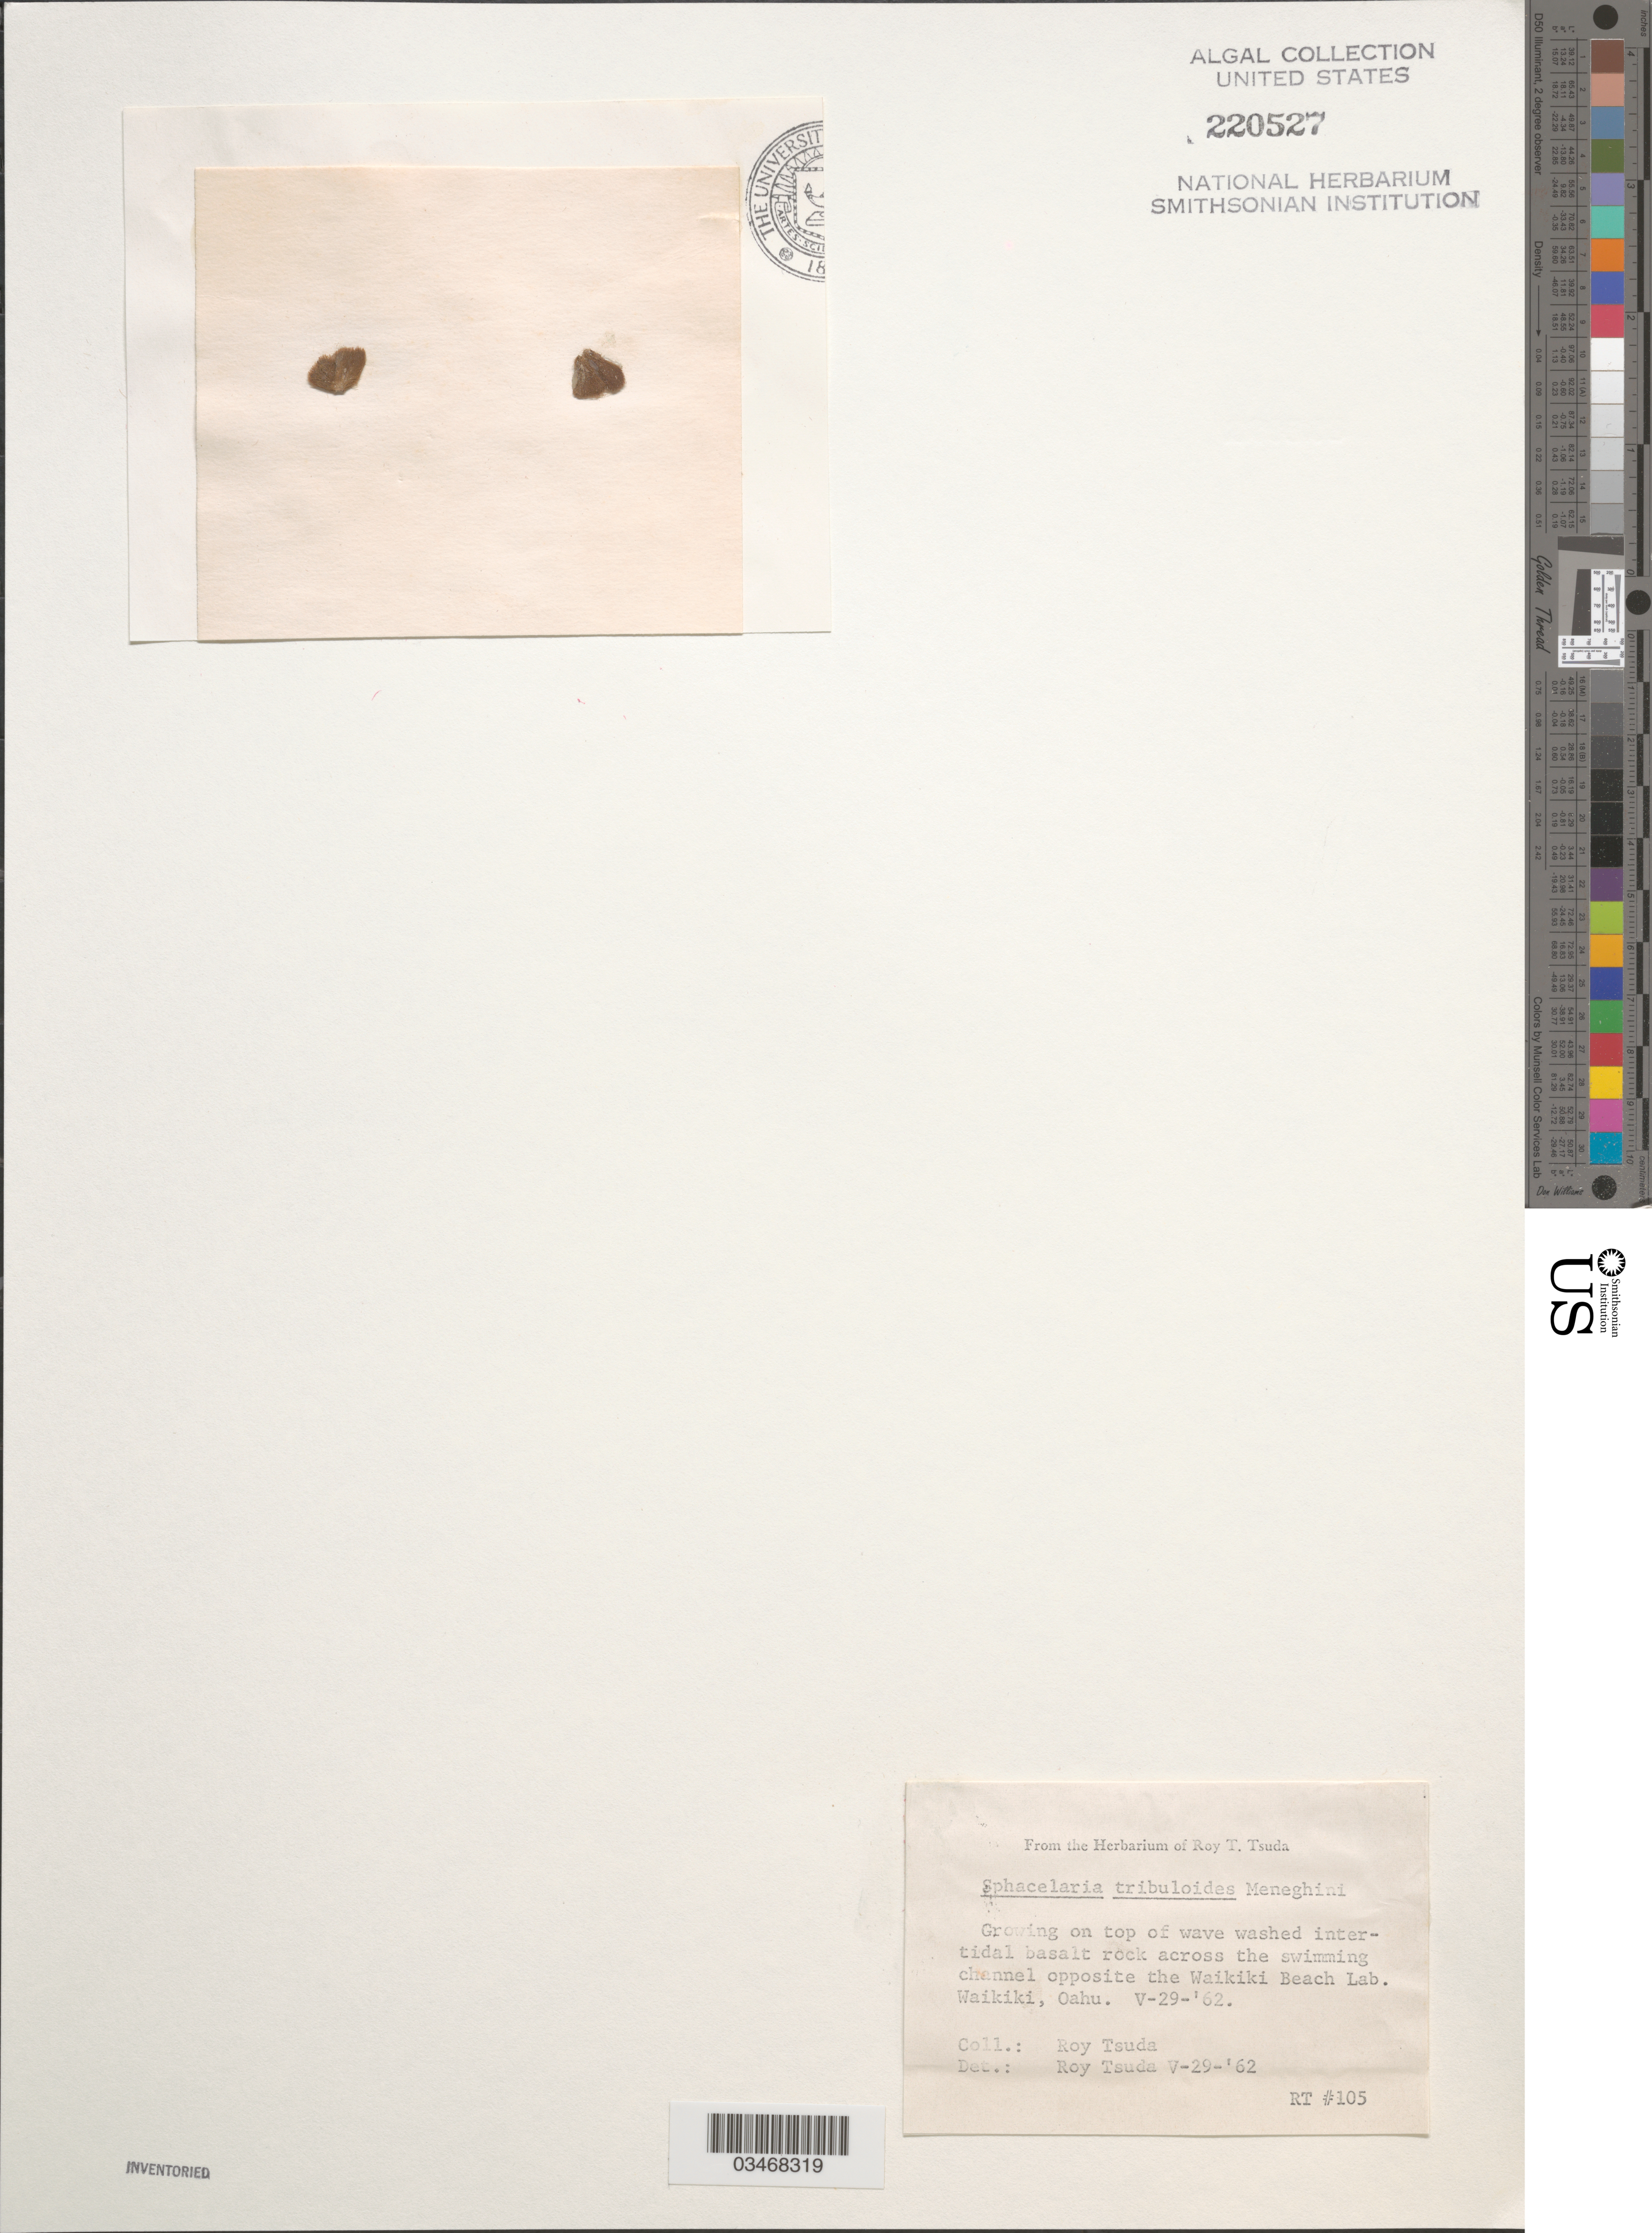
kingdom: Chromista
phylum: Ochrophyta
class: Phaeophyceae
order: Sphacelariales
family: Sphacelariaceae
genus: Sphacelaria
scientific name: Sphacelaria tribuloides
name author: Menegh.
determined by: Ballantine, D. L.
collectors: R. Tsuda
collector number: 105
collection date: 1962-05-29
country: United States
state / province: Hawaii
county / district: Honolulu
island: Oahu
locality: Across the swimming channel opposite the Waikiki Beach Lab.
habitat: Growing on top of wave washed intertidal basalt rock.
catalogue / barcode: US 220527